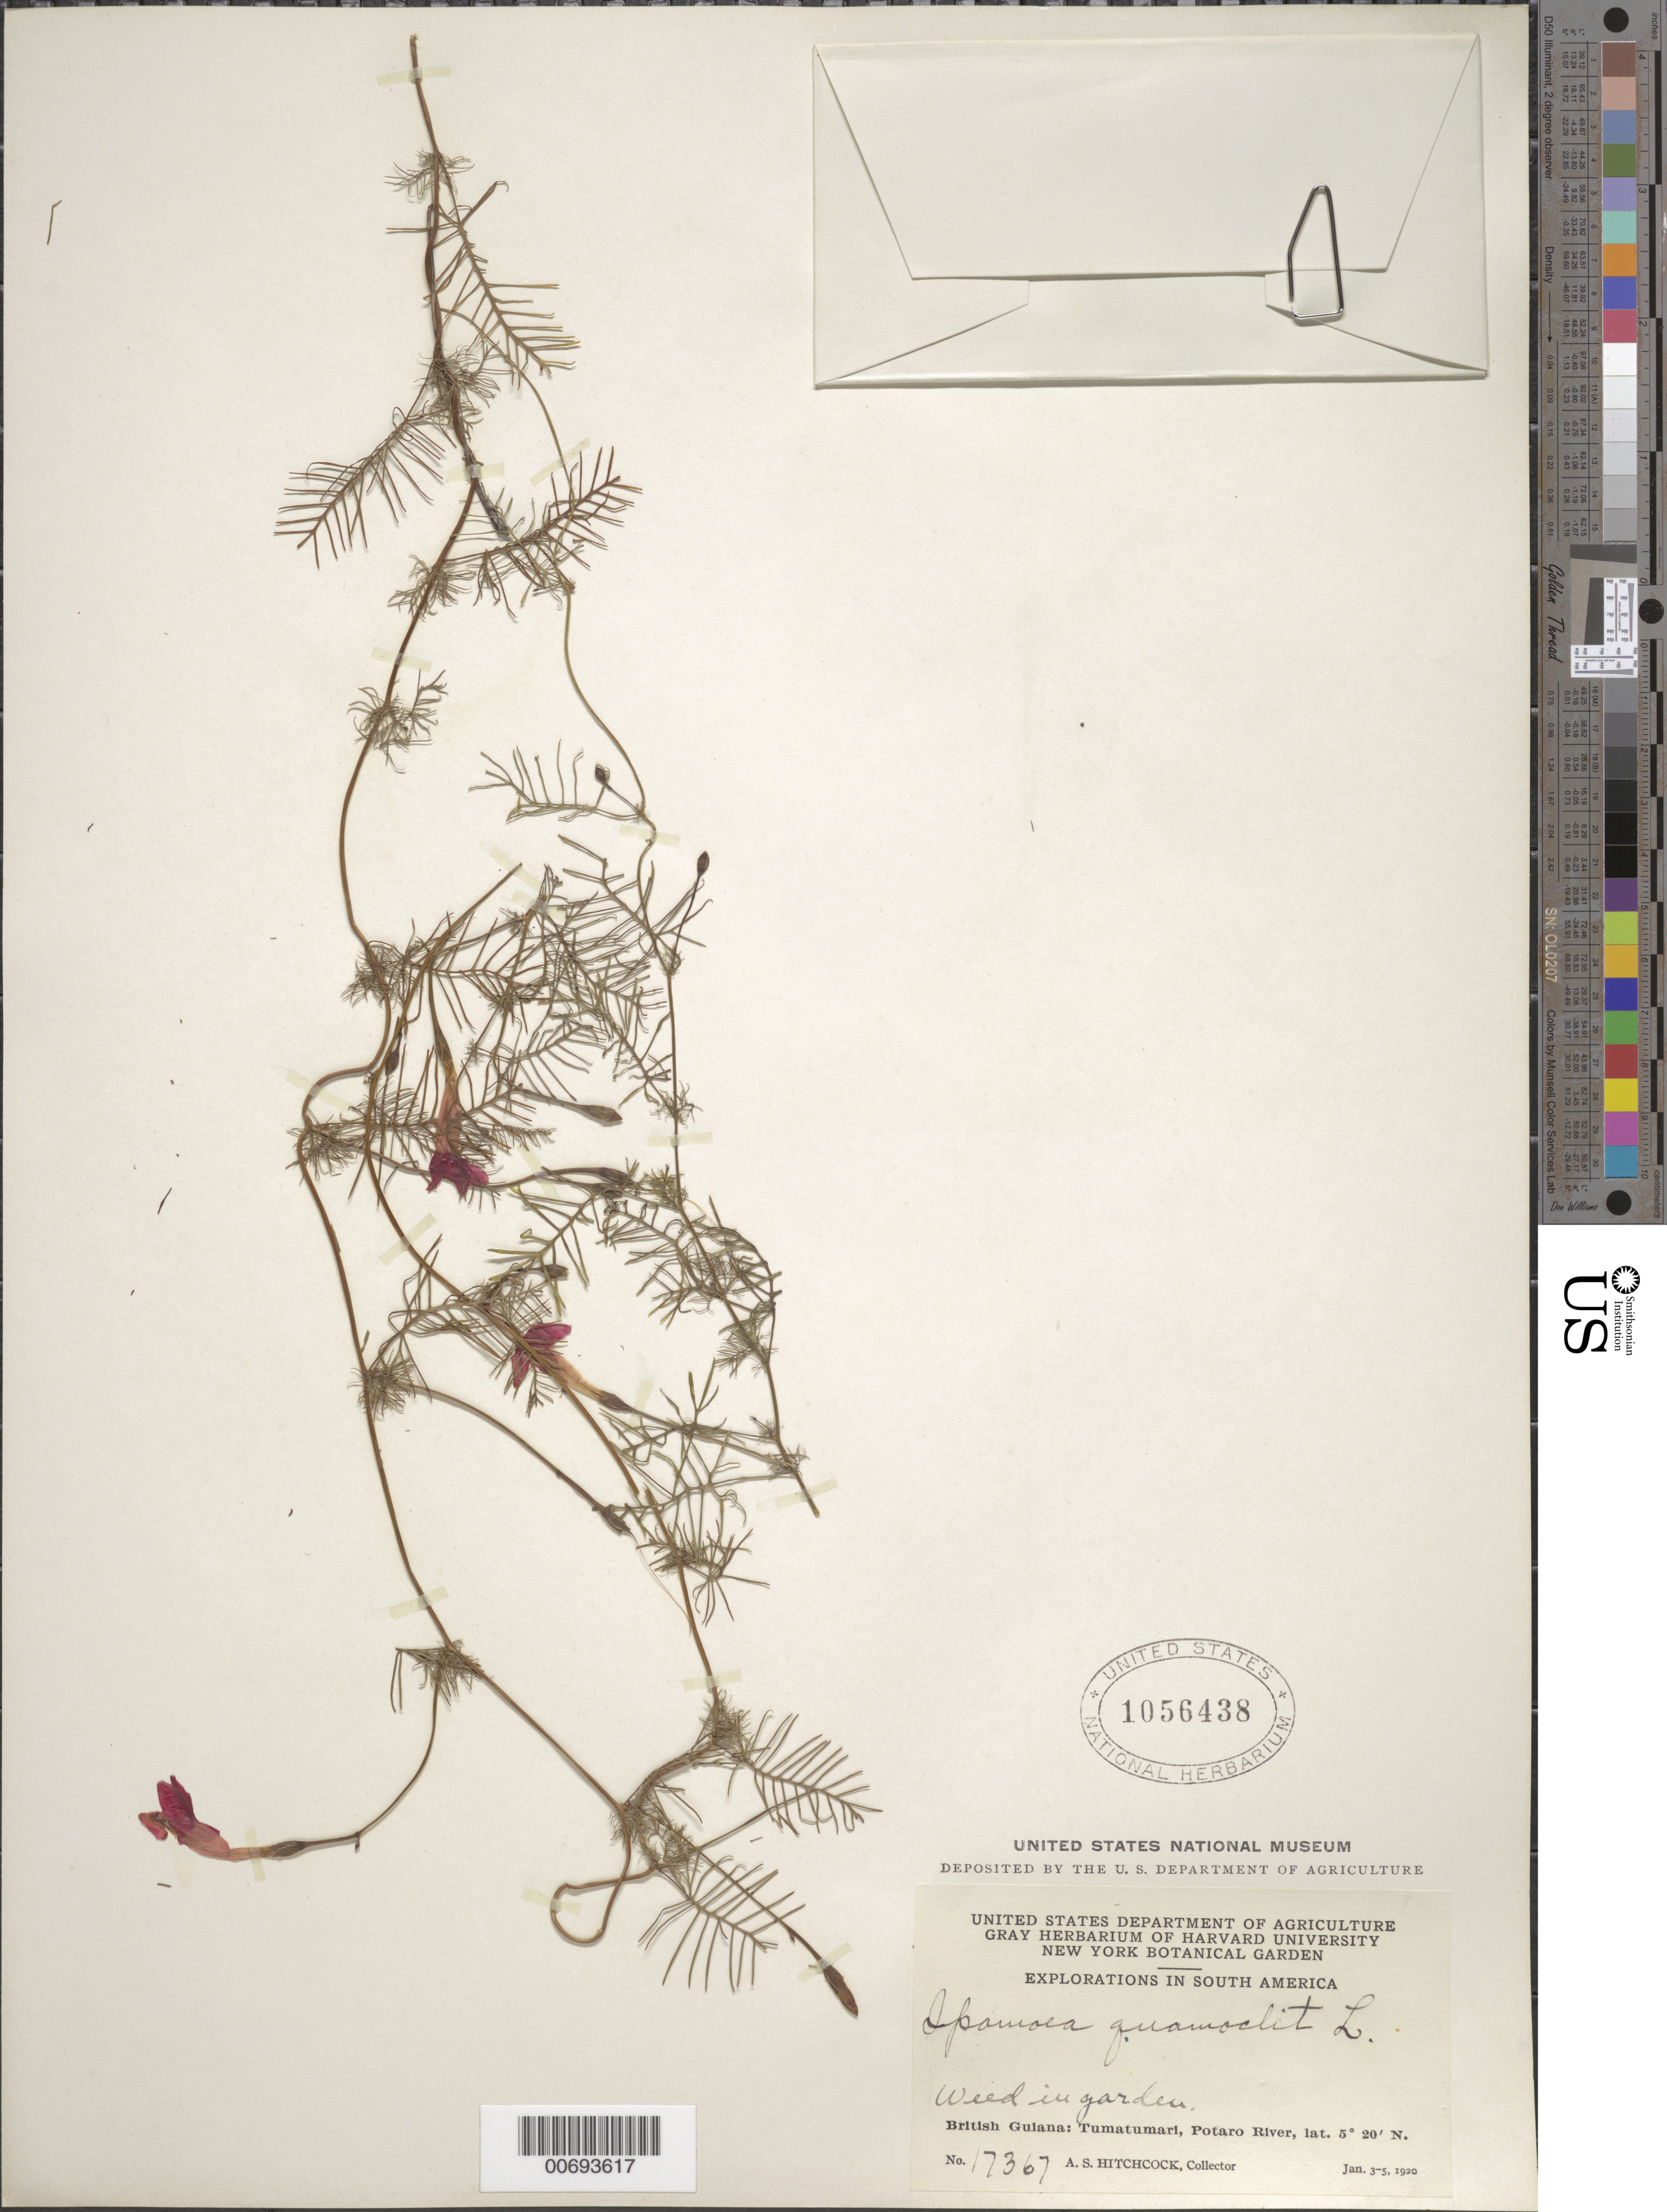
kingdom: Plantae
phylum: Tracheophyta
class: Magnoliopsida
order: Solanales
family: Convolvulaceae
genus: Ipomoea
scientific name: Ipomoea quamoclit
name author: L.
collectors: A. S. Hitchcock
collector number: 17367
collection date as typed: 3-Jan-20 to 5-Jan-20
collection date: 1920-01-03/1920-01-05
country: Guyana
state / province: Potaro-Siparuni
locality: Tumatumari Village, Potaro R.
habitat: Weed in garden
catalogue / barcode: US 1056438